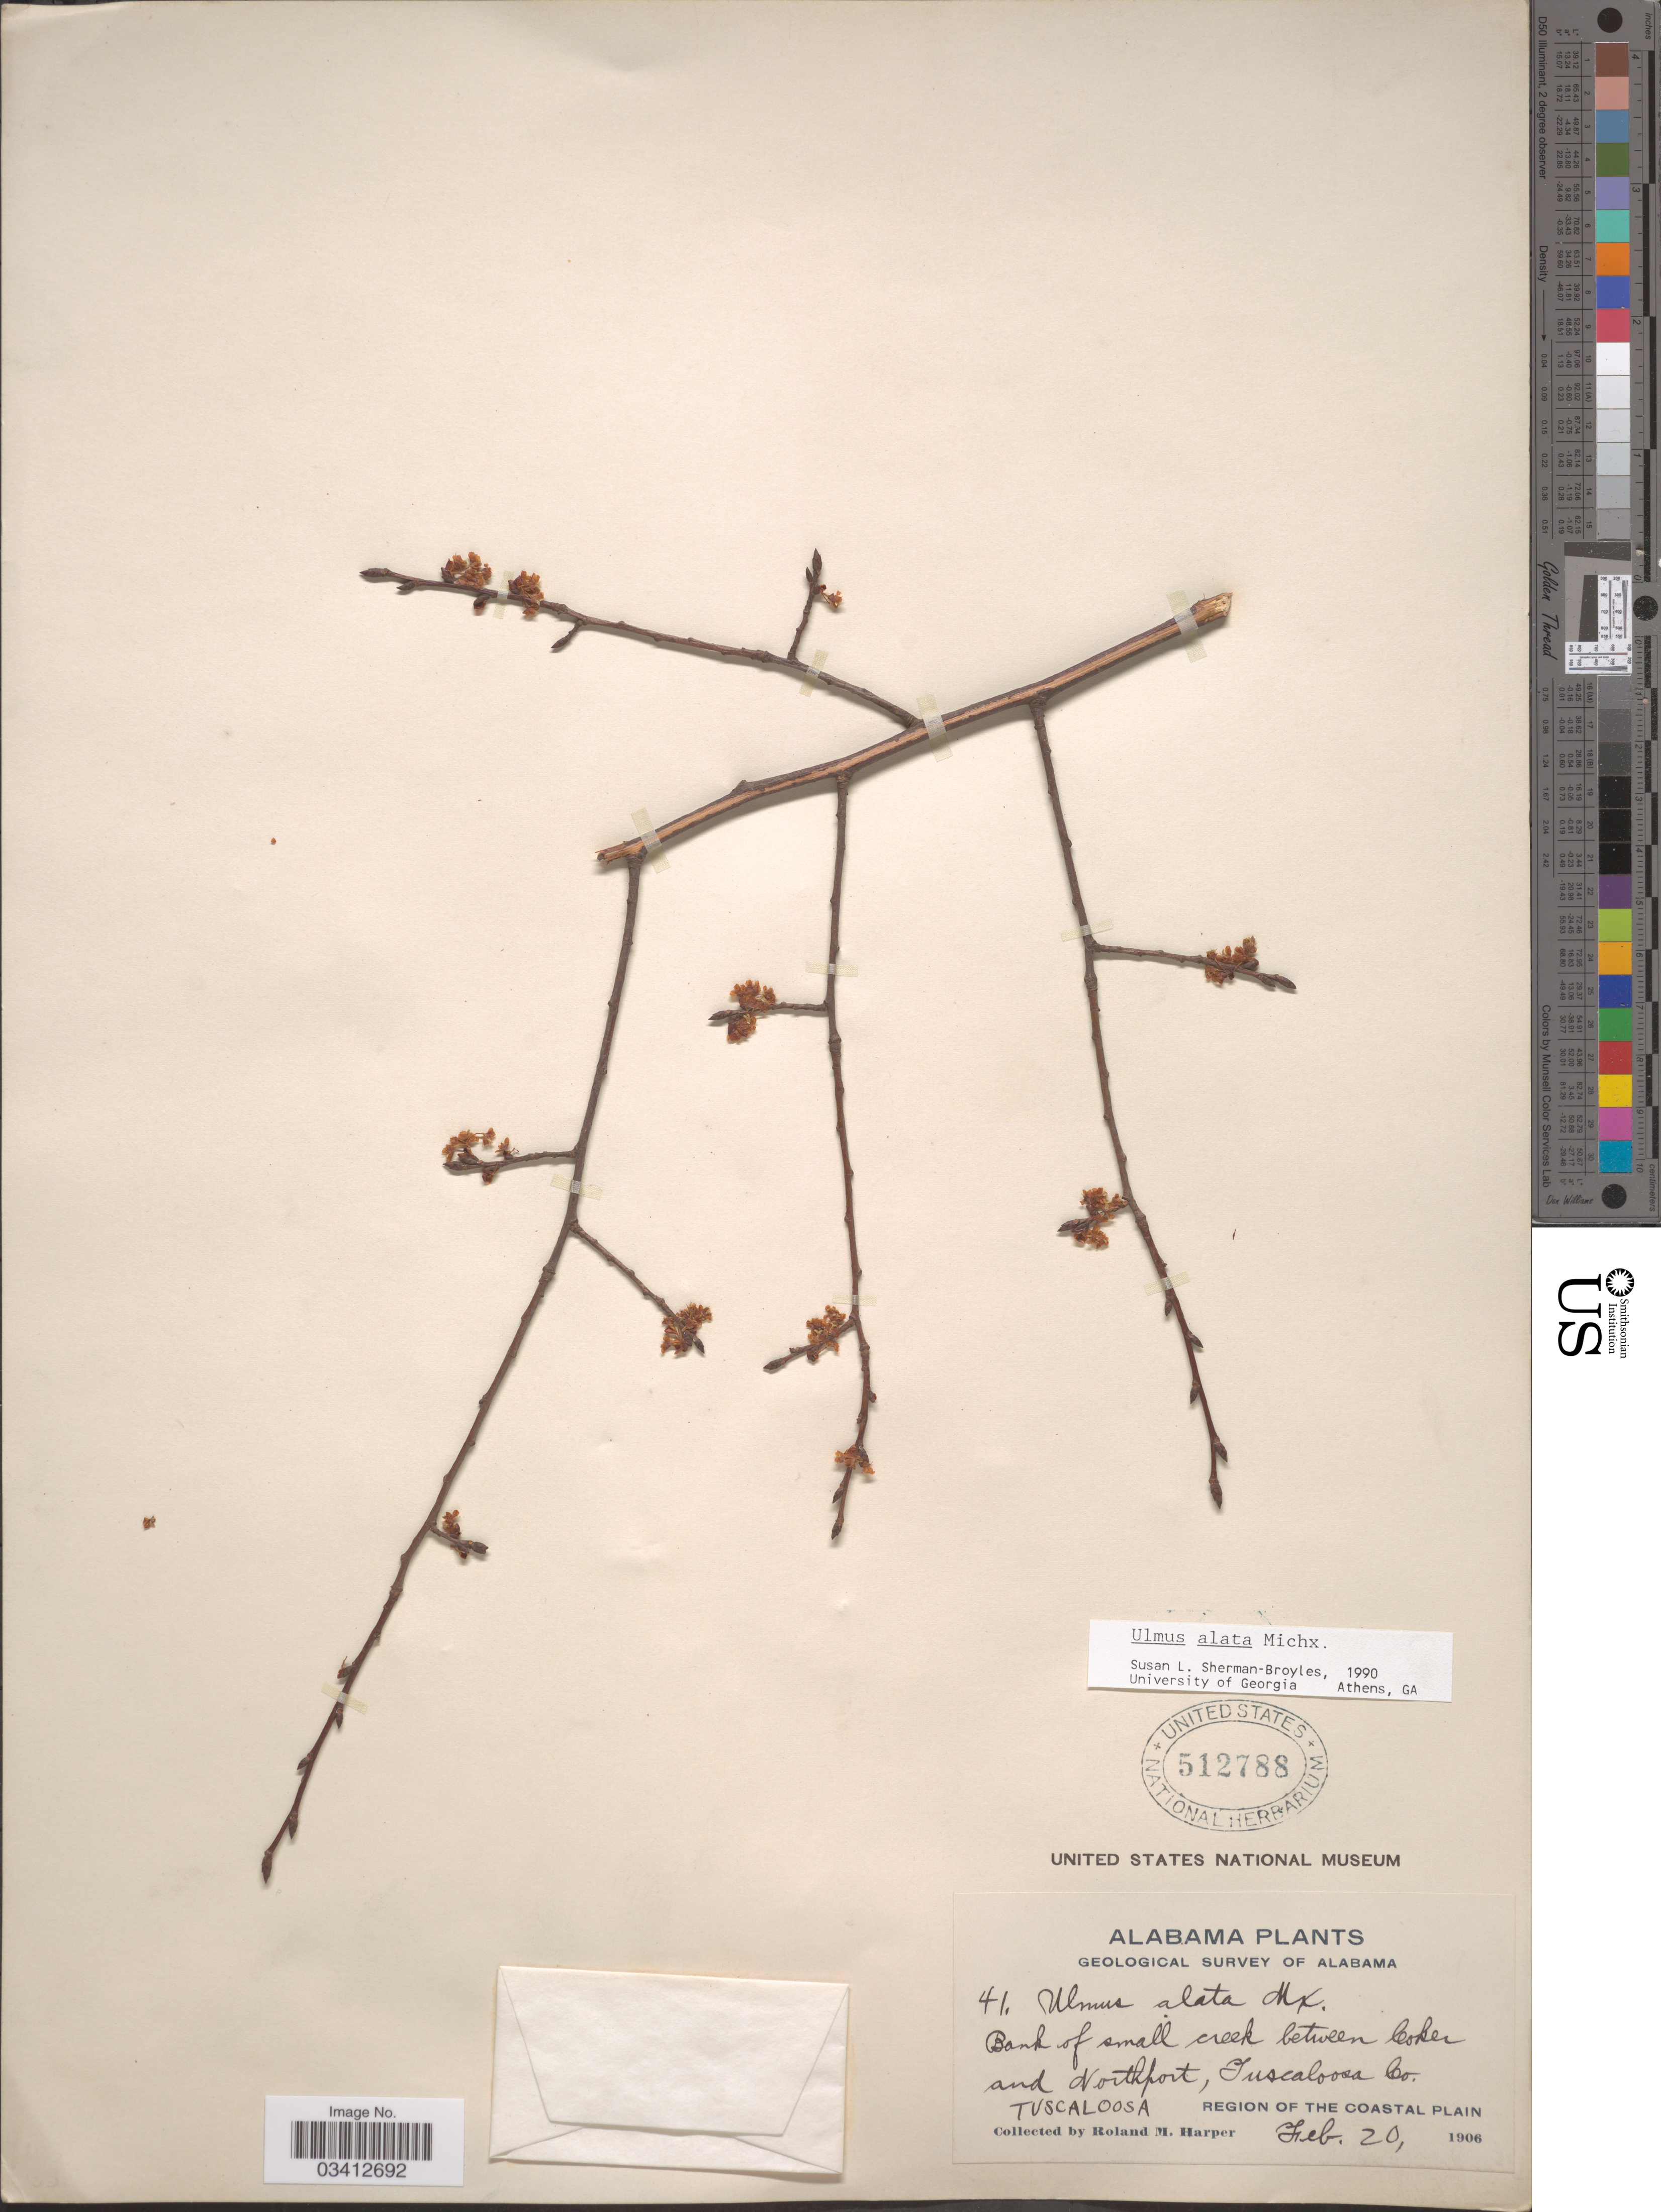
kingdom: Plantae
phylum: Tracheophyta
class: Magnoliopsida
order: Rosales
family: Ulmaceae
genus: Ulmus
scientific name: Ulmus alata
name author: Michx.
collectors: R. M. Harper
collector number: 41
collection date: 1906-02-20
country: United States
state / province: Alabama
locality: Bank of small creek between Coker and Newport, Tuscaloosa Co. Tuscaloosa. Region of the Coastal Plain.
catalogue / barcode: US 512788